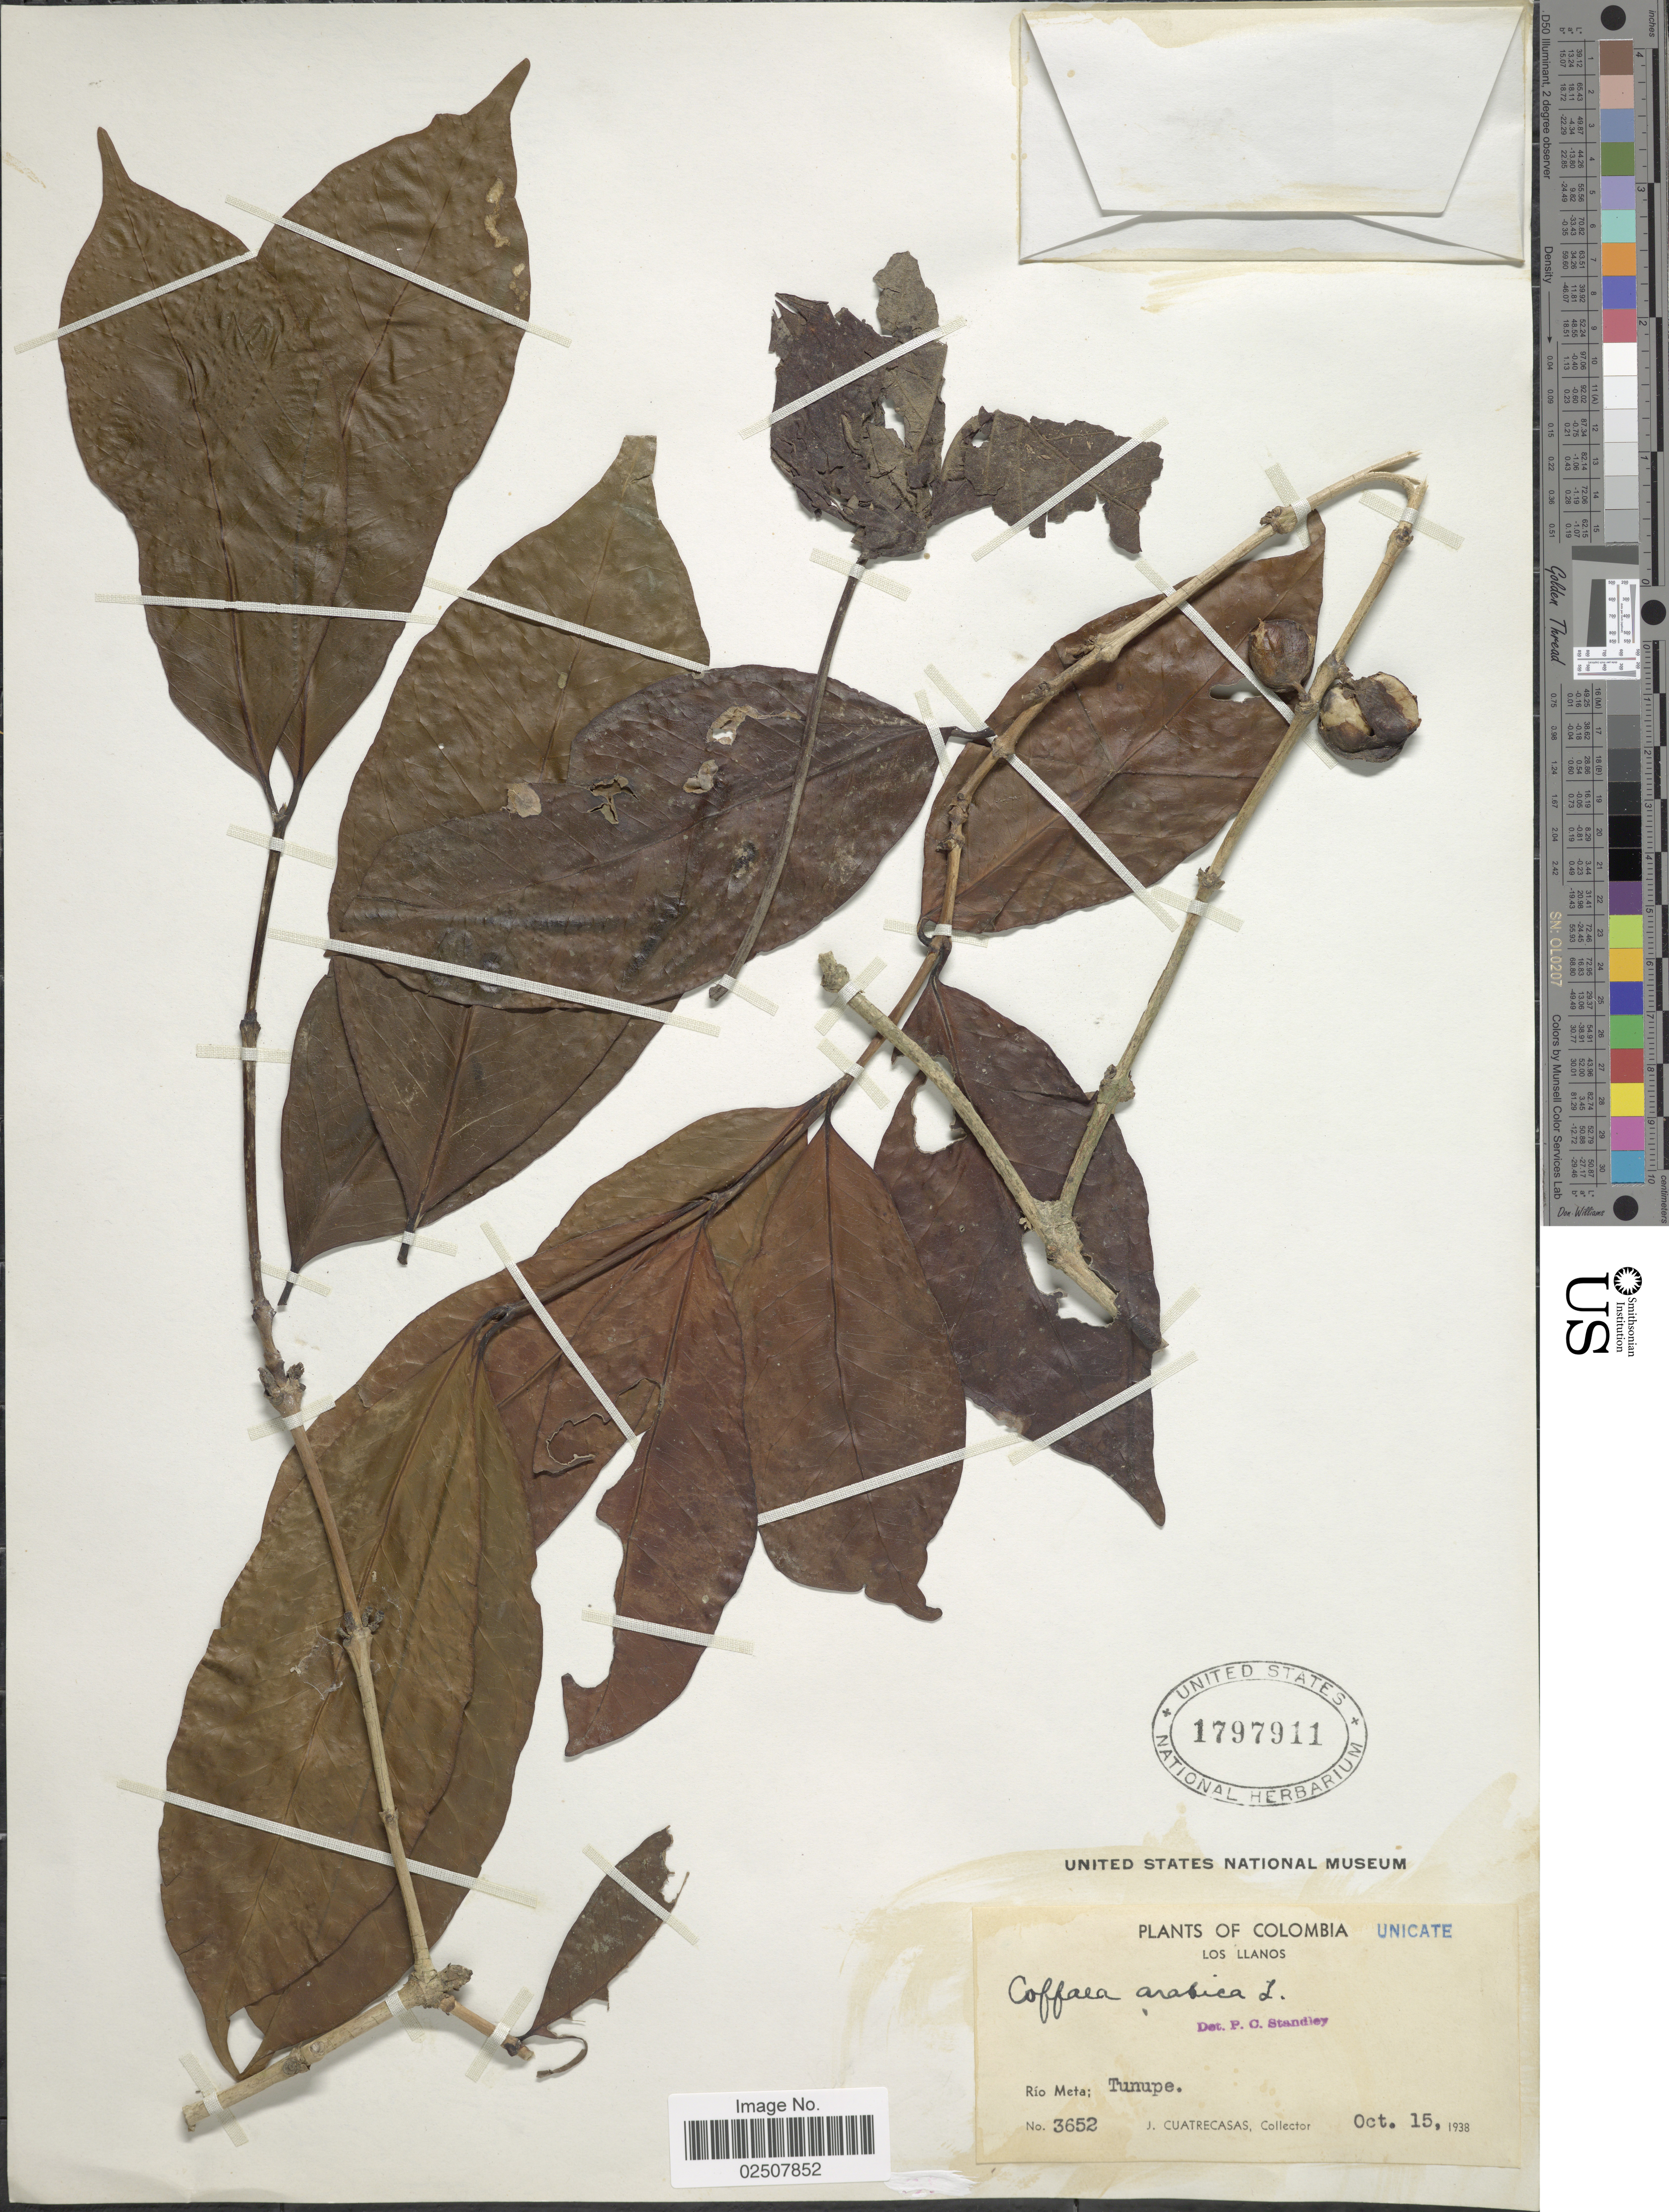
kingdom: Plantae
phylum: Tracheophyta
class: Magnoliopsida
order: Gentianales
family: Rubiaceae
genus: Coffea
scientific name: Coffea arabica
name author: L.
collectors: J. Cuatrecasas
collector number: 3652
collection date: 1938-10-15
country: Colombia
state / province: Meta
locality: Los Llanos, Río Meta; Tunupe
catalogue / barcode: US 1797911